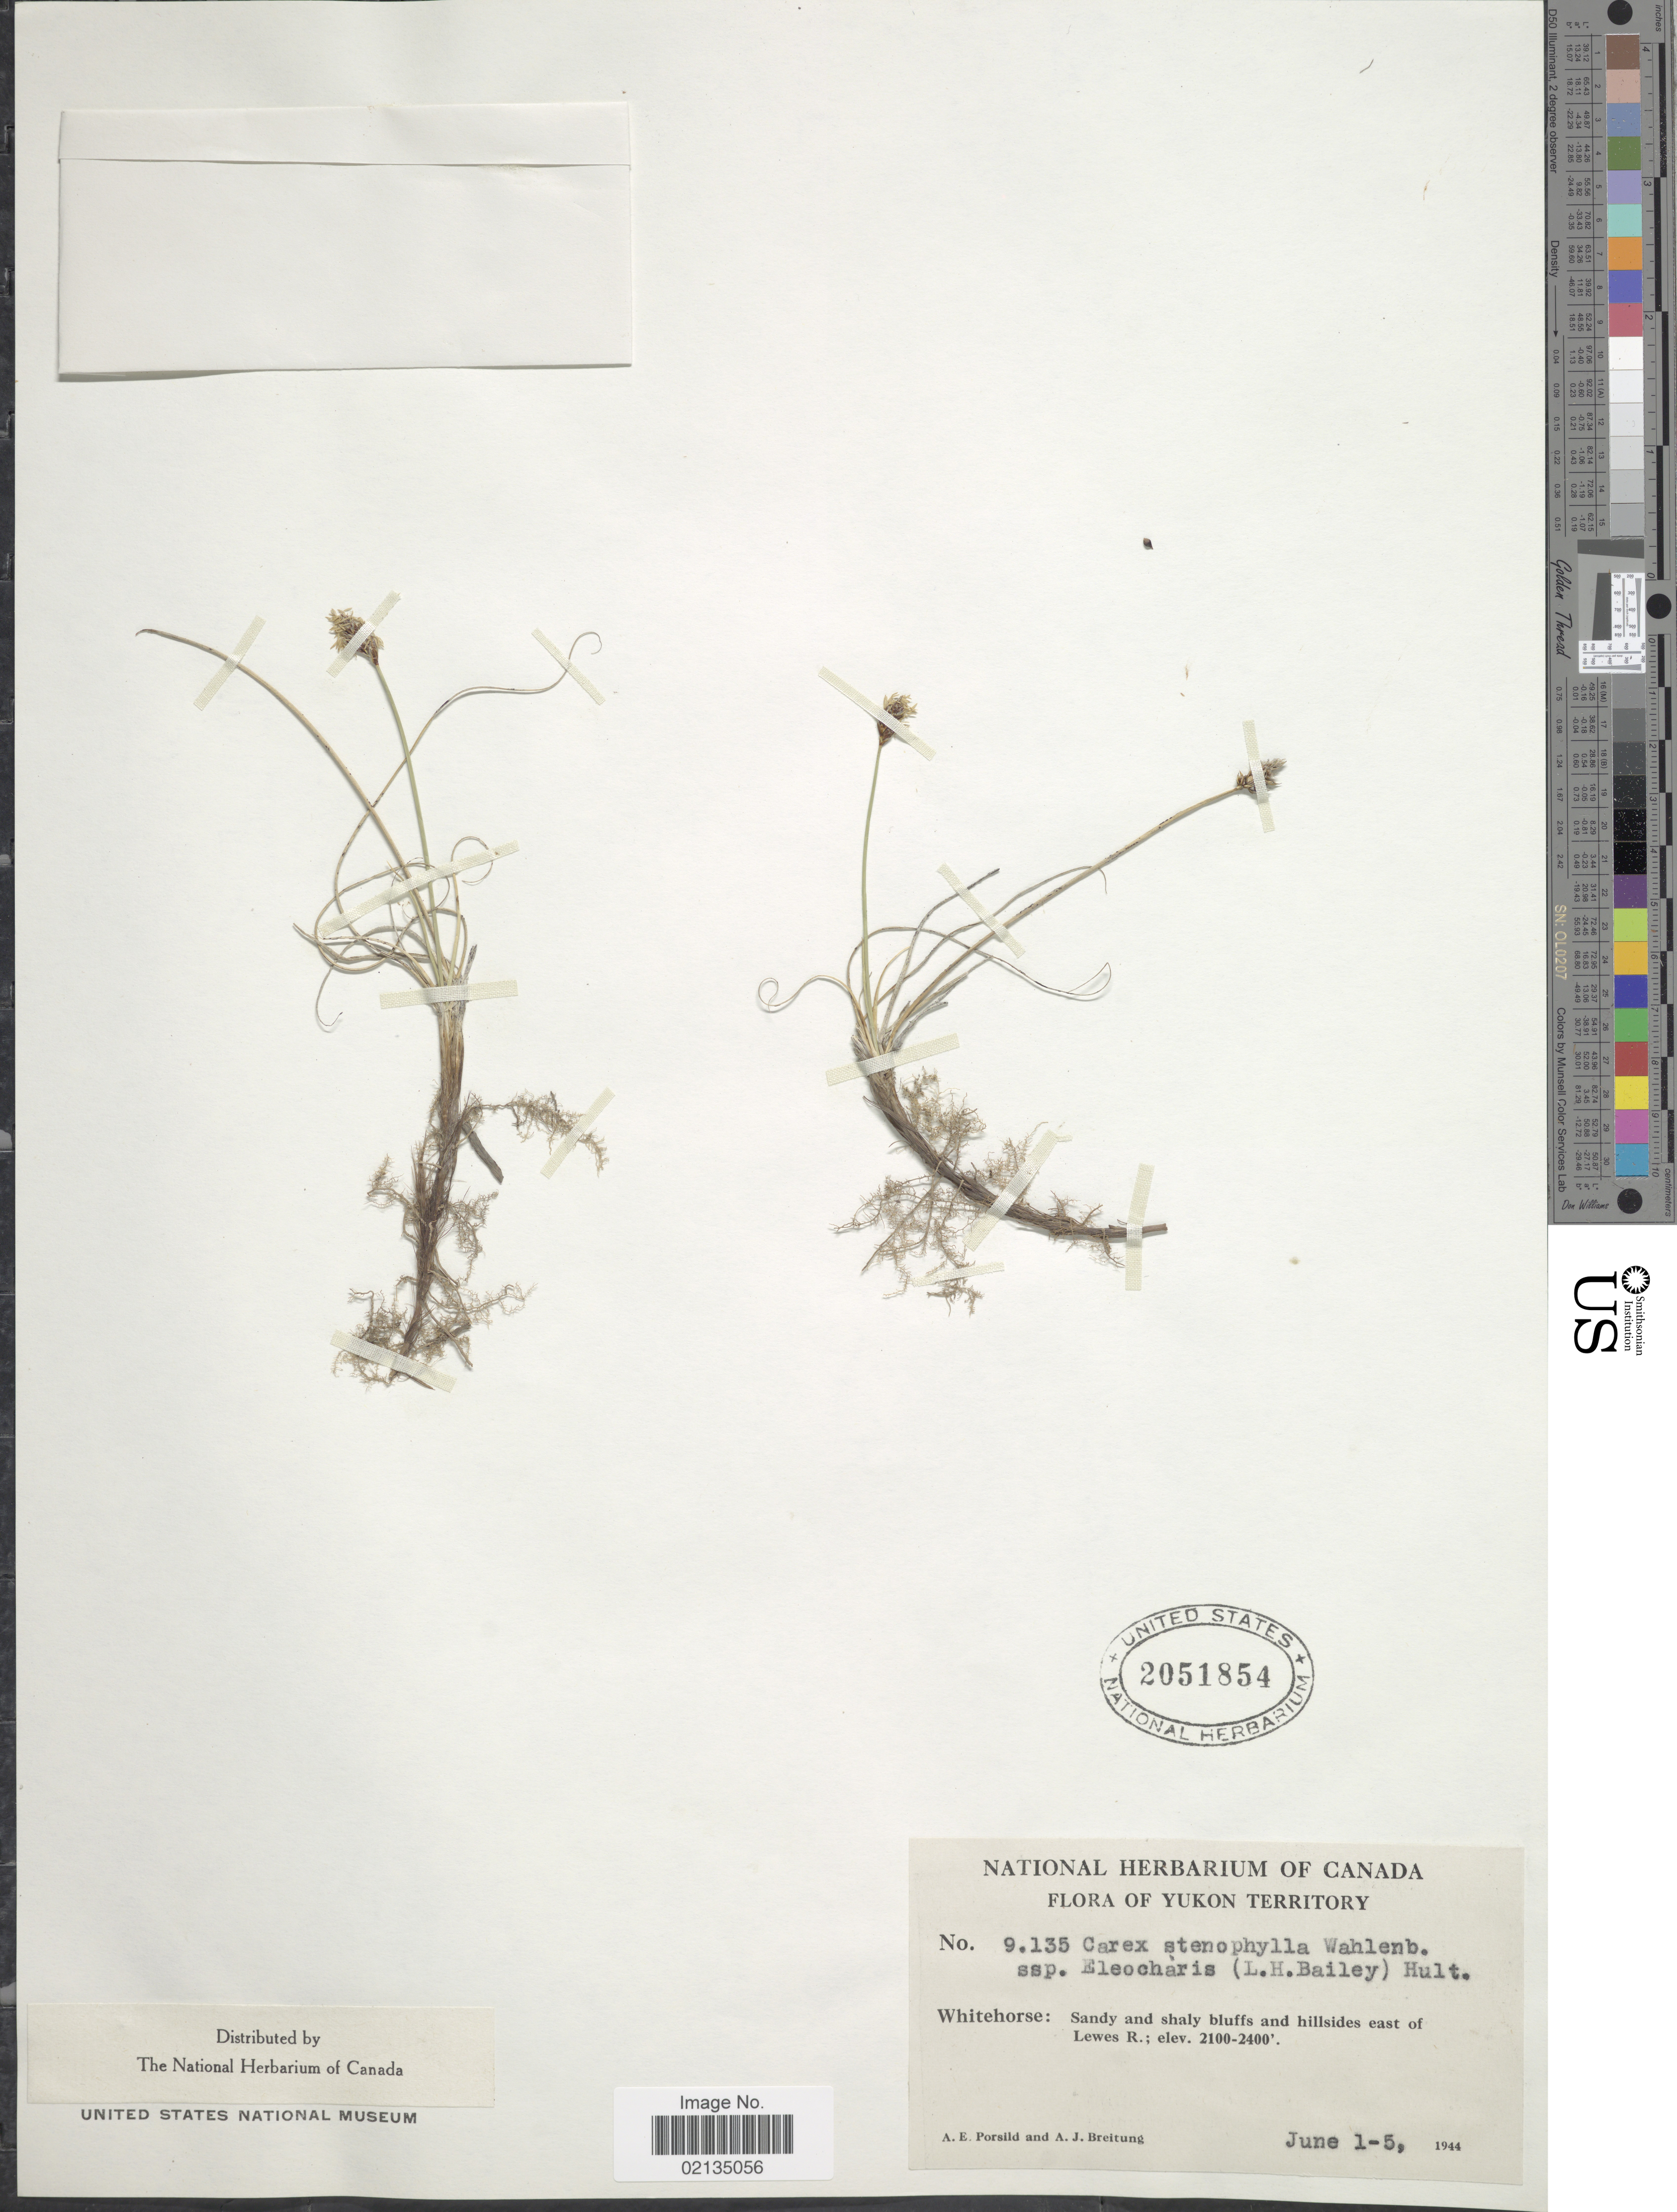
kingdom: Plantae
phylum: Tracheophyta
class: Liliopsida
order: Poales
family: Cyperaceae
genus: Carex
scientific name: Carex stenophylla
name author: Wahlenb.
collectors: A. E. Porsild & A. Breitung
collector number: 9135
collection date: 1944-06-01/1944-06-05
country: Canada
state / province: Yukon Territory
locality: Whitehorse: Sandy and shaly bluffs and hillsides east of Lewes R.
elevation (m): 640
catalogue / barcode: US 2051854